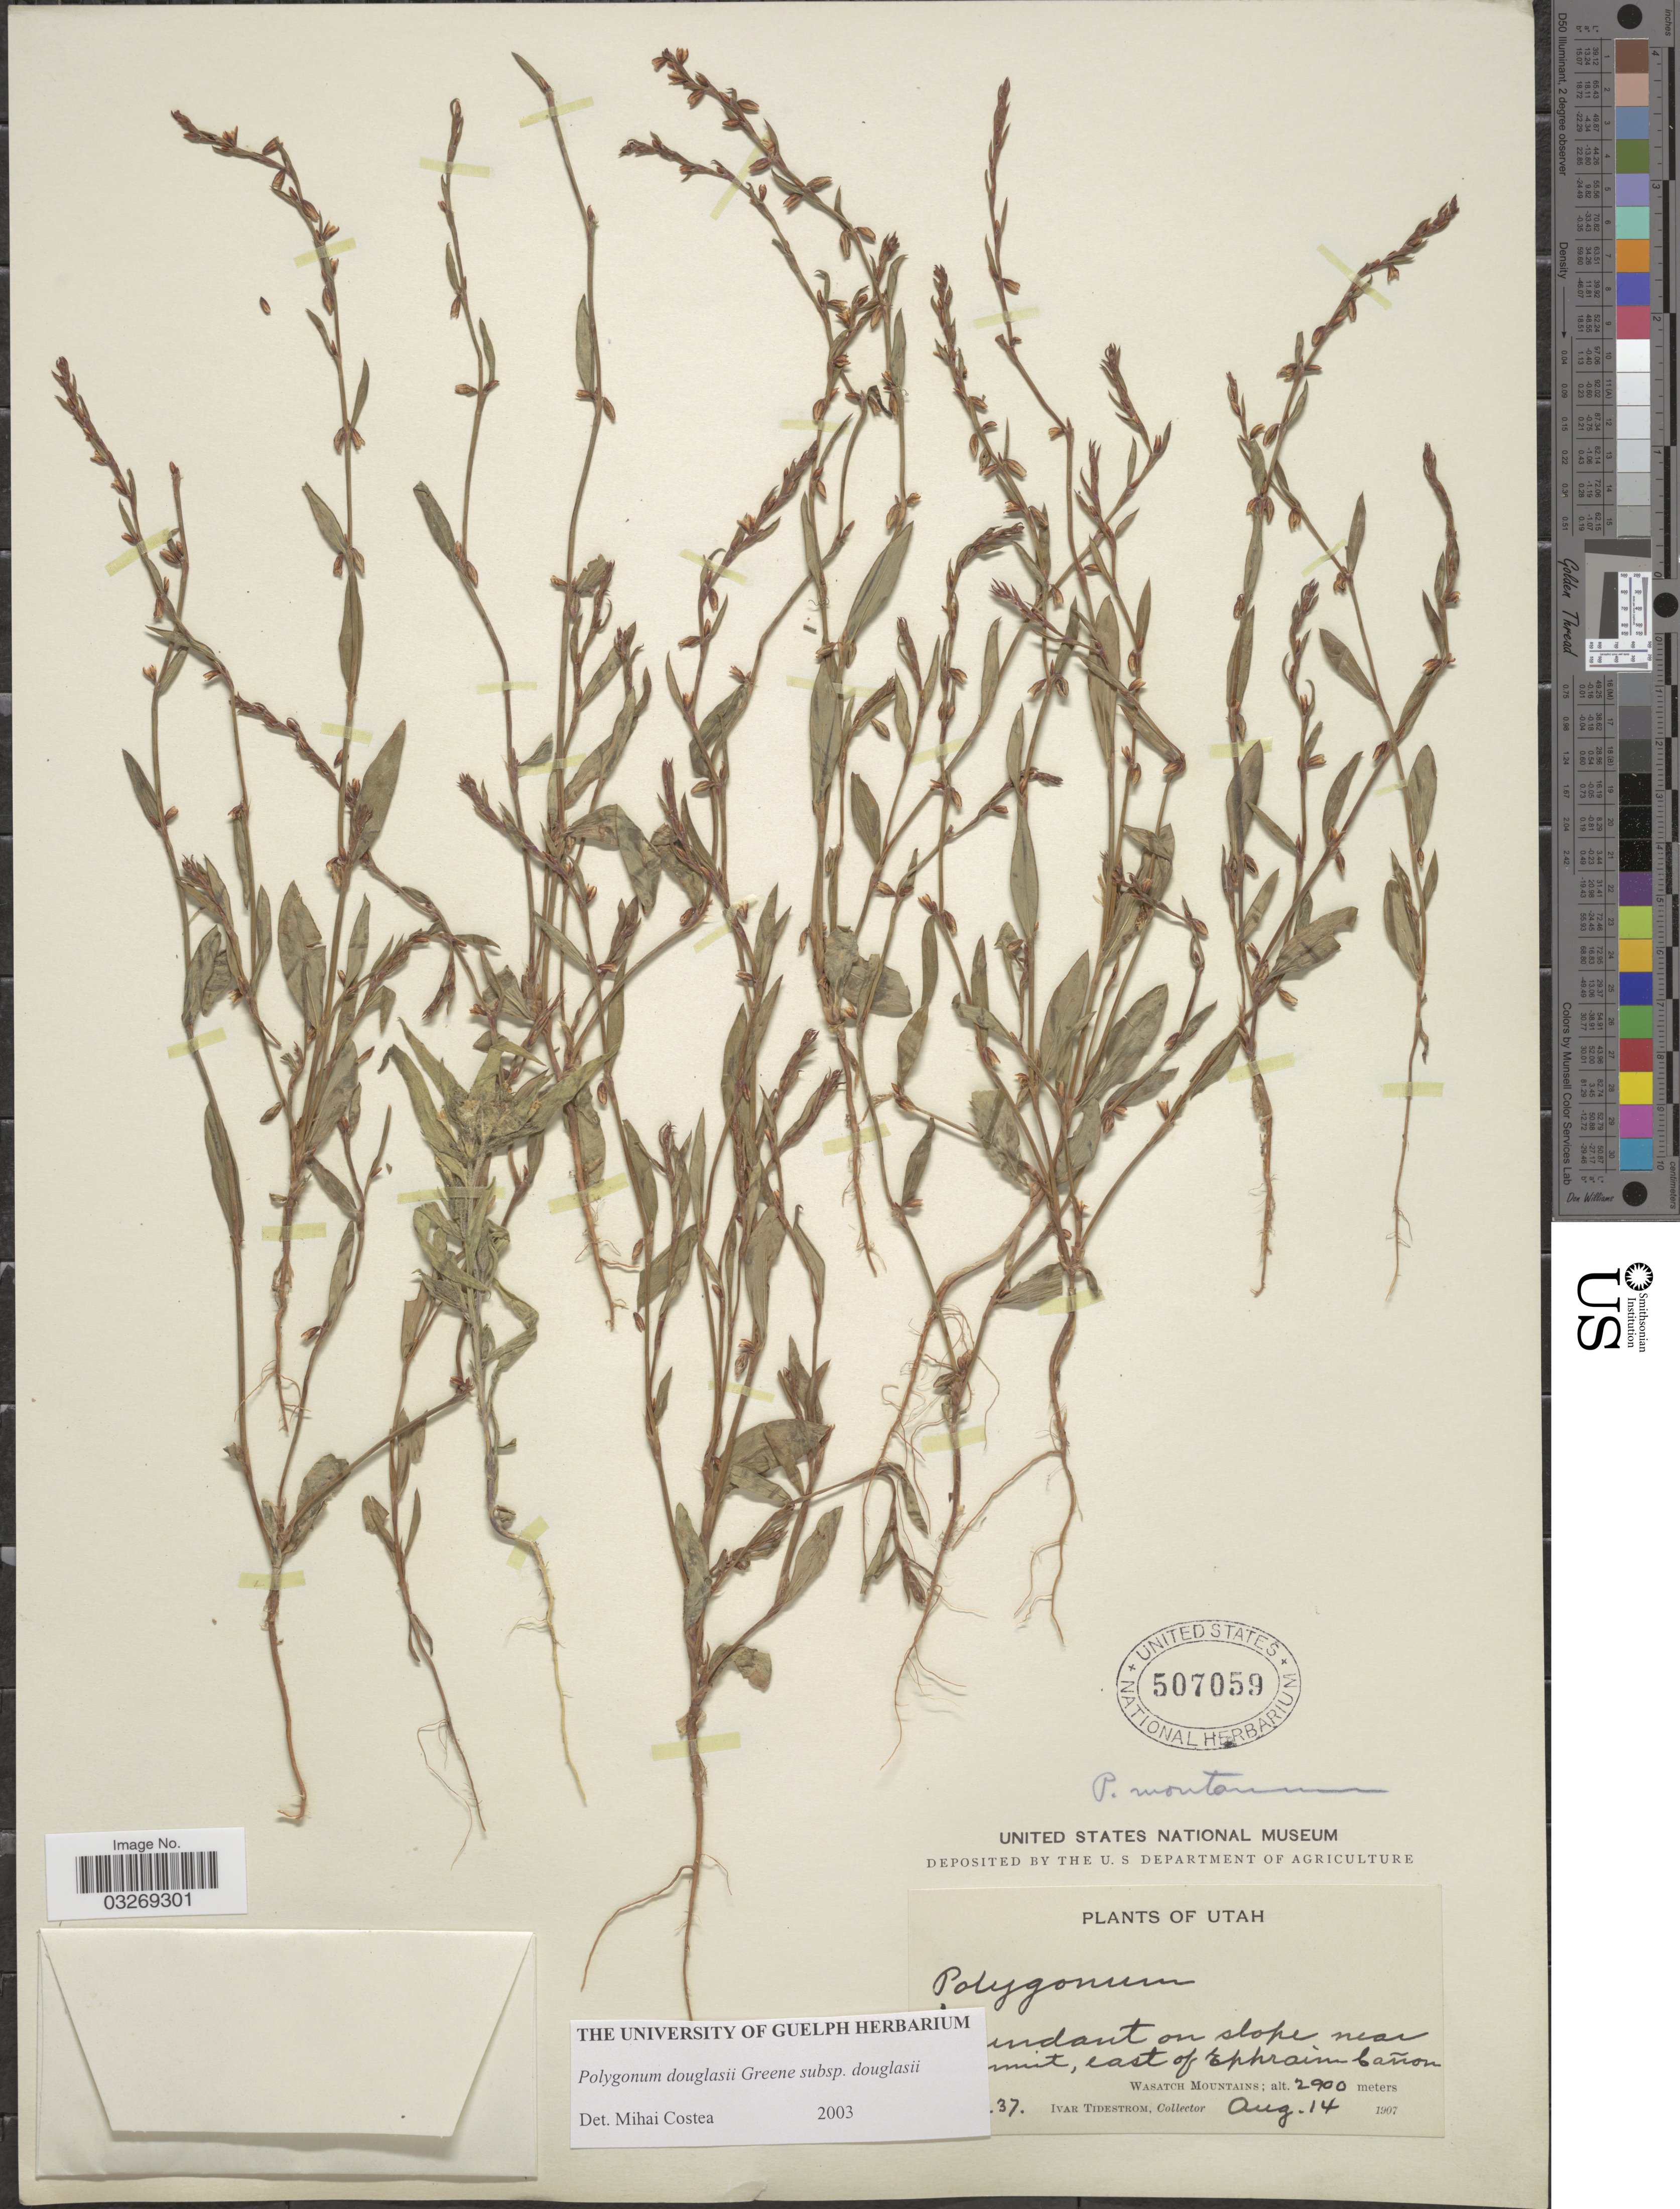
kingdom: Plantae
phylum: Tracheophyta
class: Magnoliopsida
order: Caryophyllales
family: Polygonaceae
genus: Polygonum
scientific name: Polygonum douglasii subsp. douglasii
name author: Greene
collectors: I. F. Tidestrom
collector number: !37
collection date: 1907-08-14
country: United States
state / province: Utah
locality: Abundant on slope near summit, east of Ephraim Cañon, Wasatch Mountains.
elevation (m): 2900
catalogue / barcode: US 507059